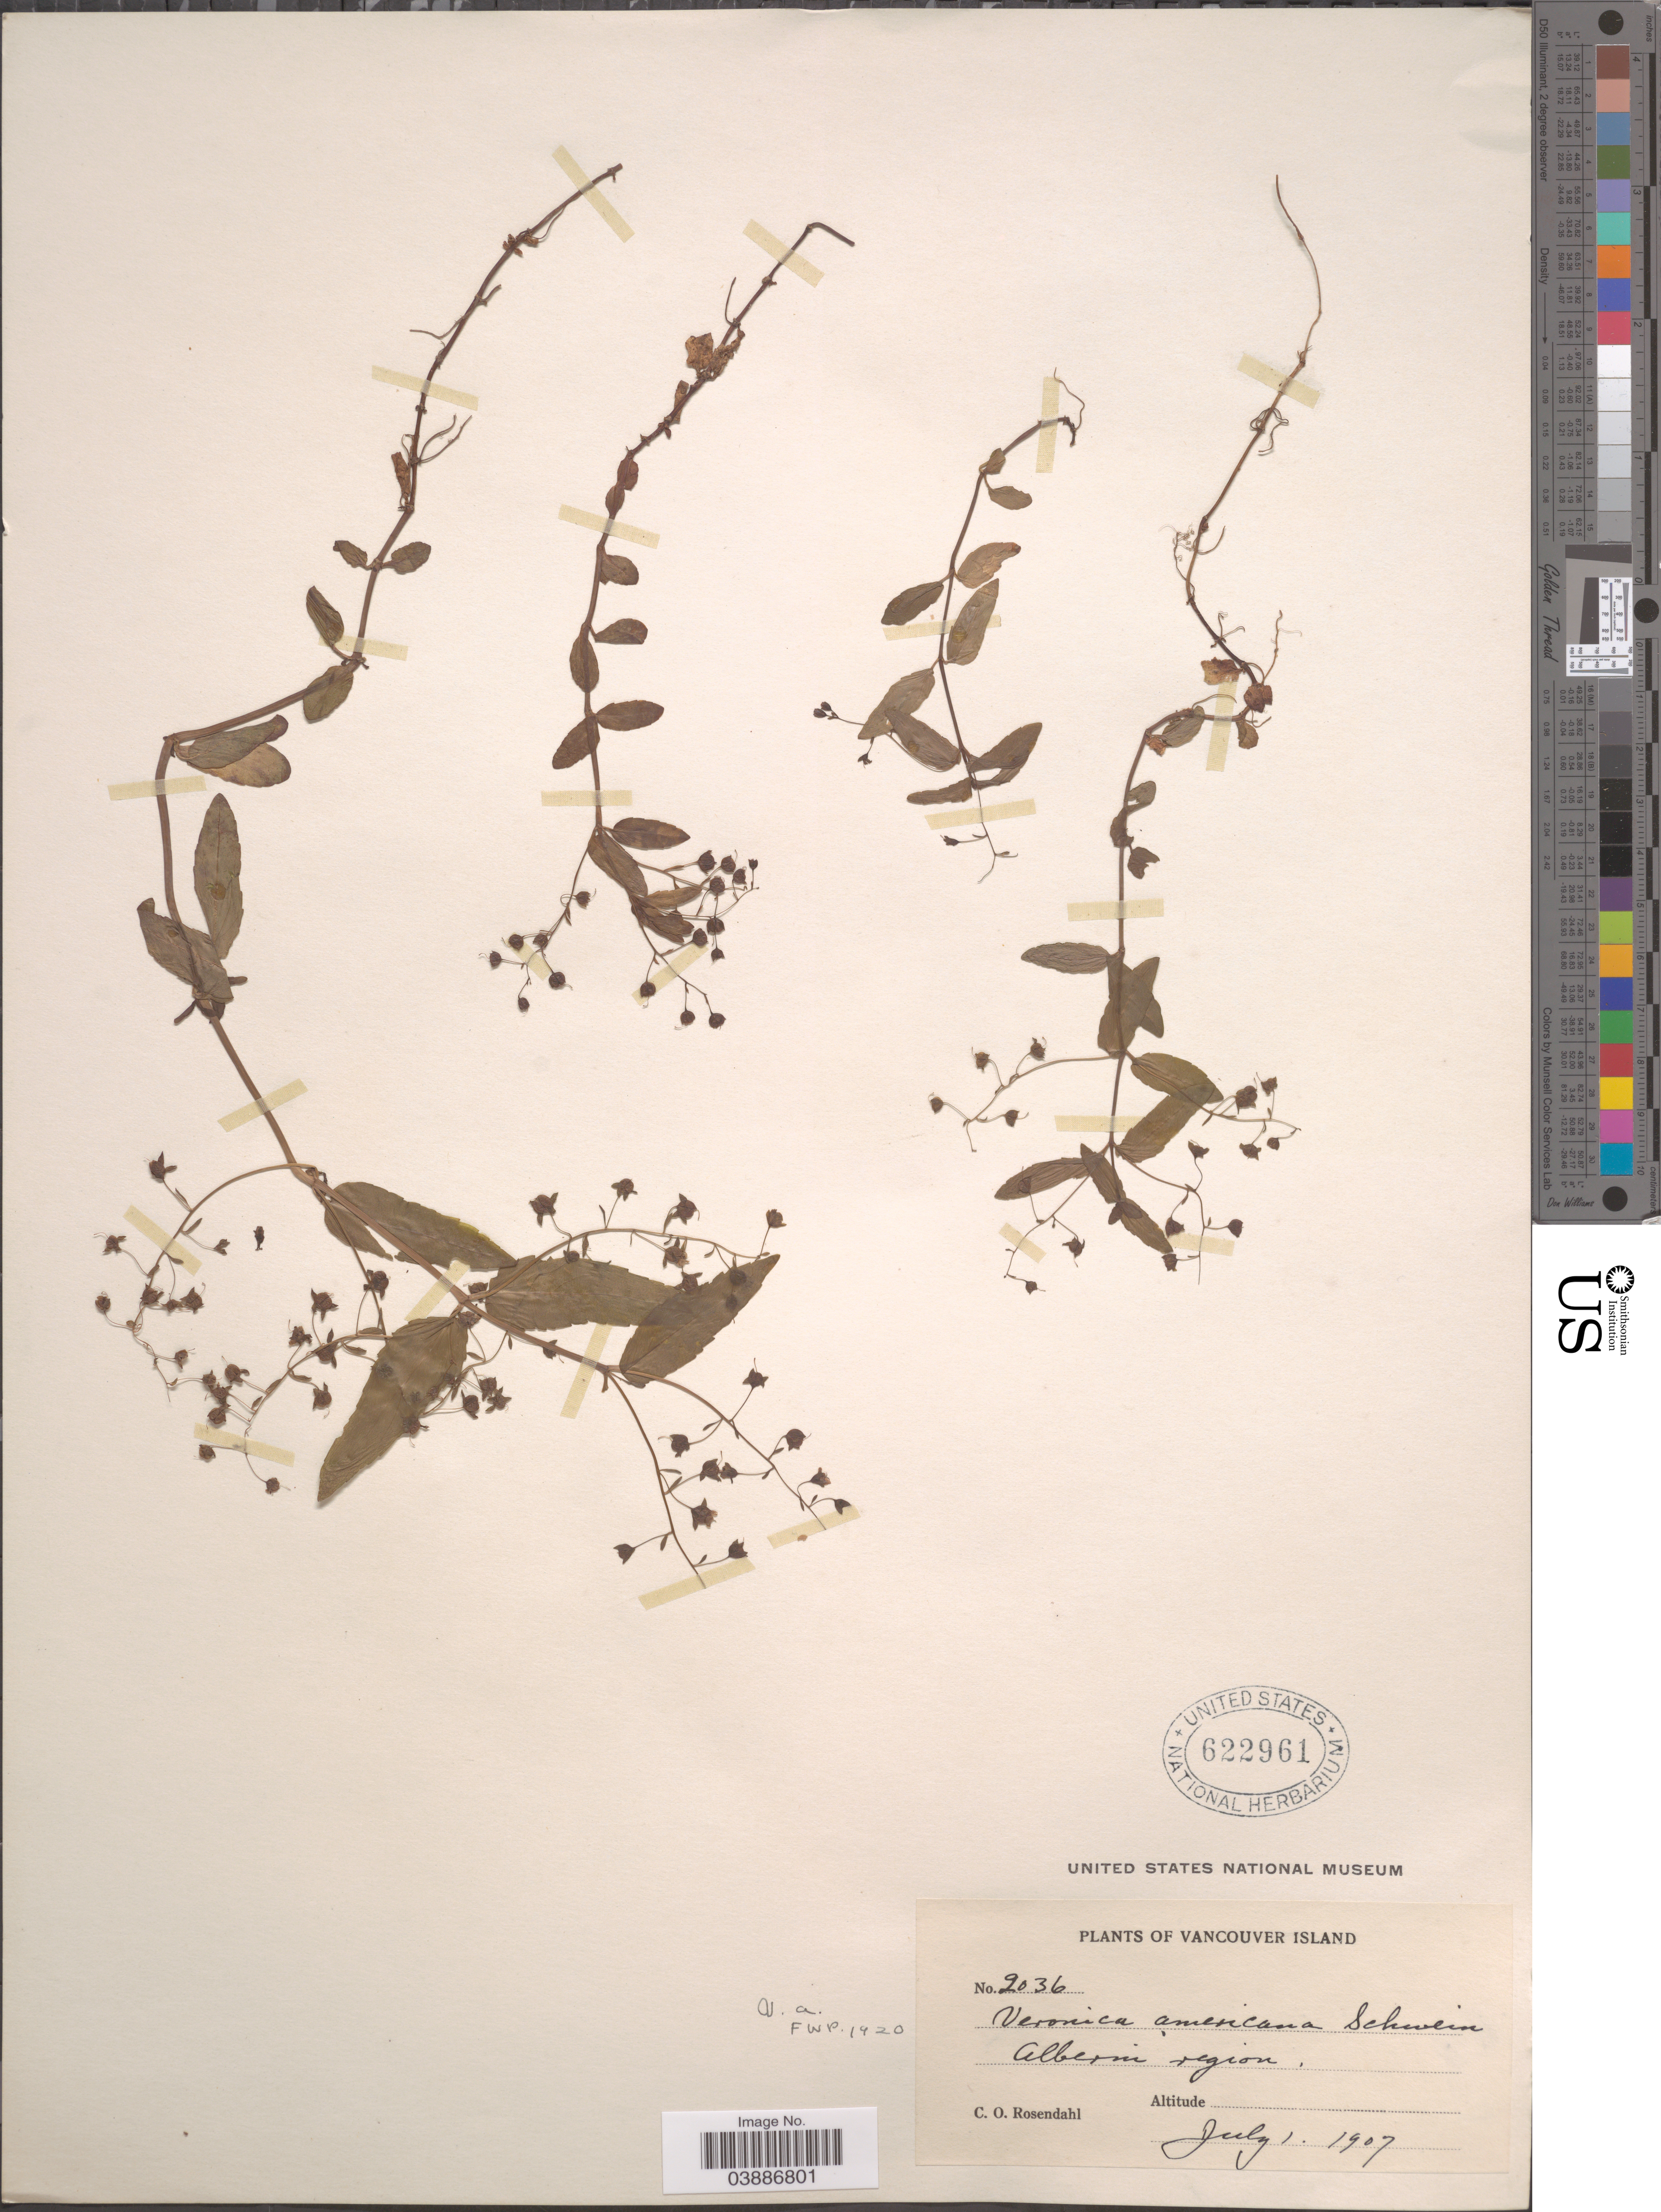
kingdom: Plantae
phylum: Tracheophyta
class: Magnoliopsida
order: Lamiales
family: Plantaginaceae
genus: Veronica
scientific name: Veronica americana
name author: Schwein. ex Benth.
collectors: C. O. Rosendahl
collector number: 2036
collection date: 1907-07-01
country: Canada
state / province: British Columbia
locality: Vancouver Island. Alberni region.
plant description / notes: No precise locality correction needed.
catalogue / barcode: US 622961